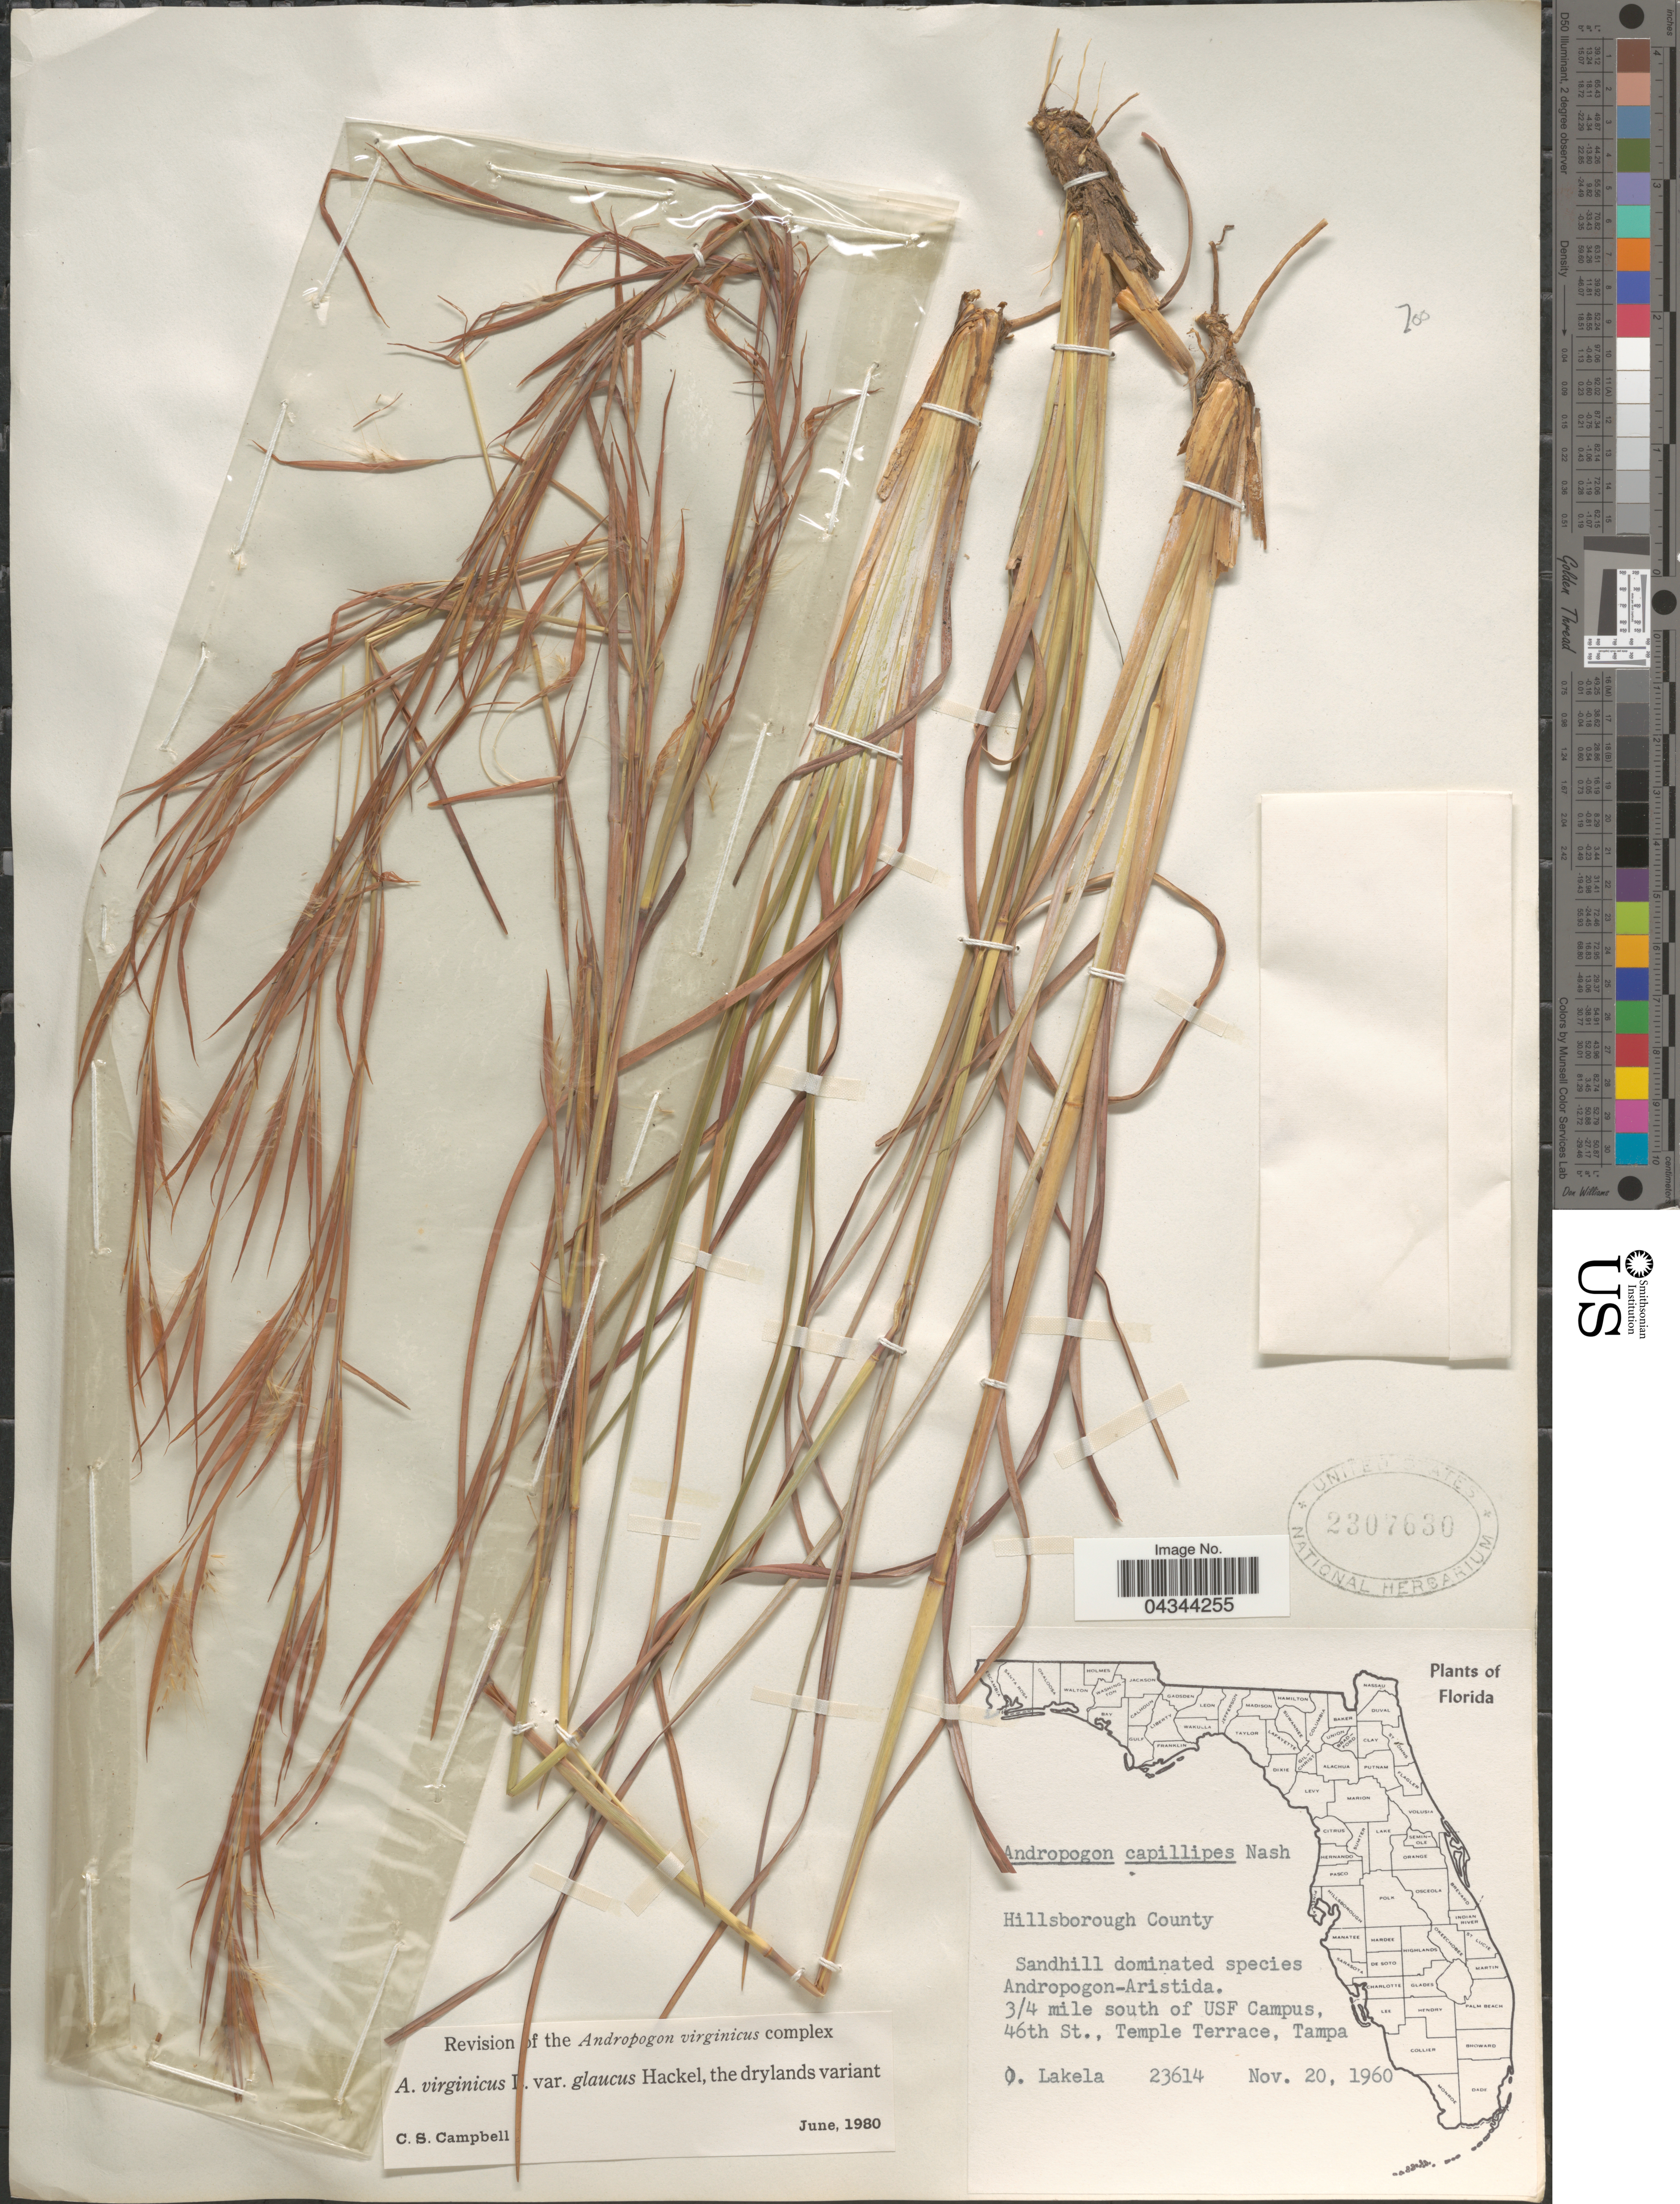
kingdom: Plantae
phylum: Tracheophyta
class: Liliopsida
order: Poales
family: Poaceae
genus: Andropogon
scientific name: Andropogon virginicus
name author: L.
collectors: O. Lakela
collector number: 23614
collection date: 1960-11-20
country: United States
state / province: Florida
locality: Hillsborough County. ¾ mile south of USF Campus, 46th St., Temple Terrace, Tampa.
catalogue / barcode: US 2307630